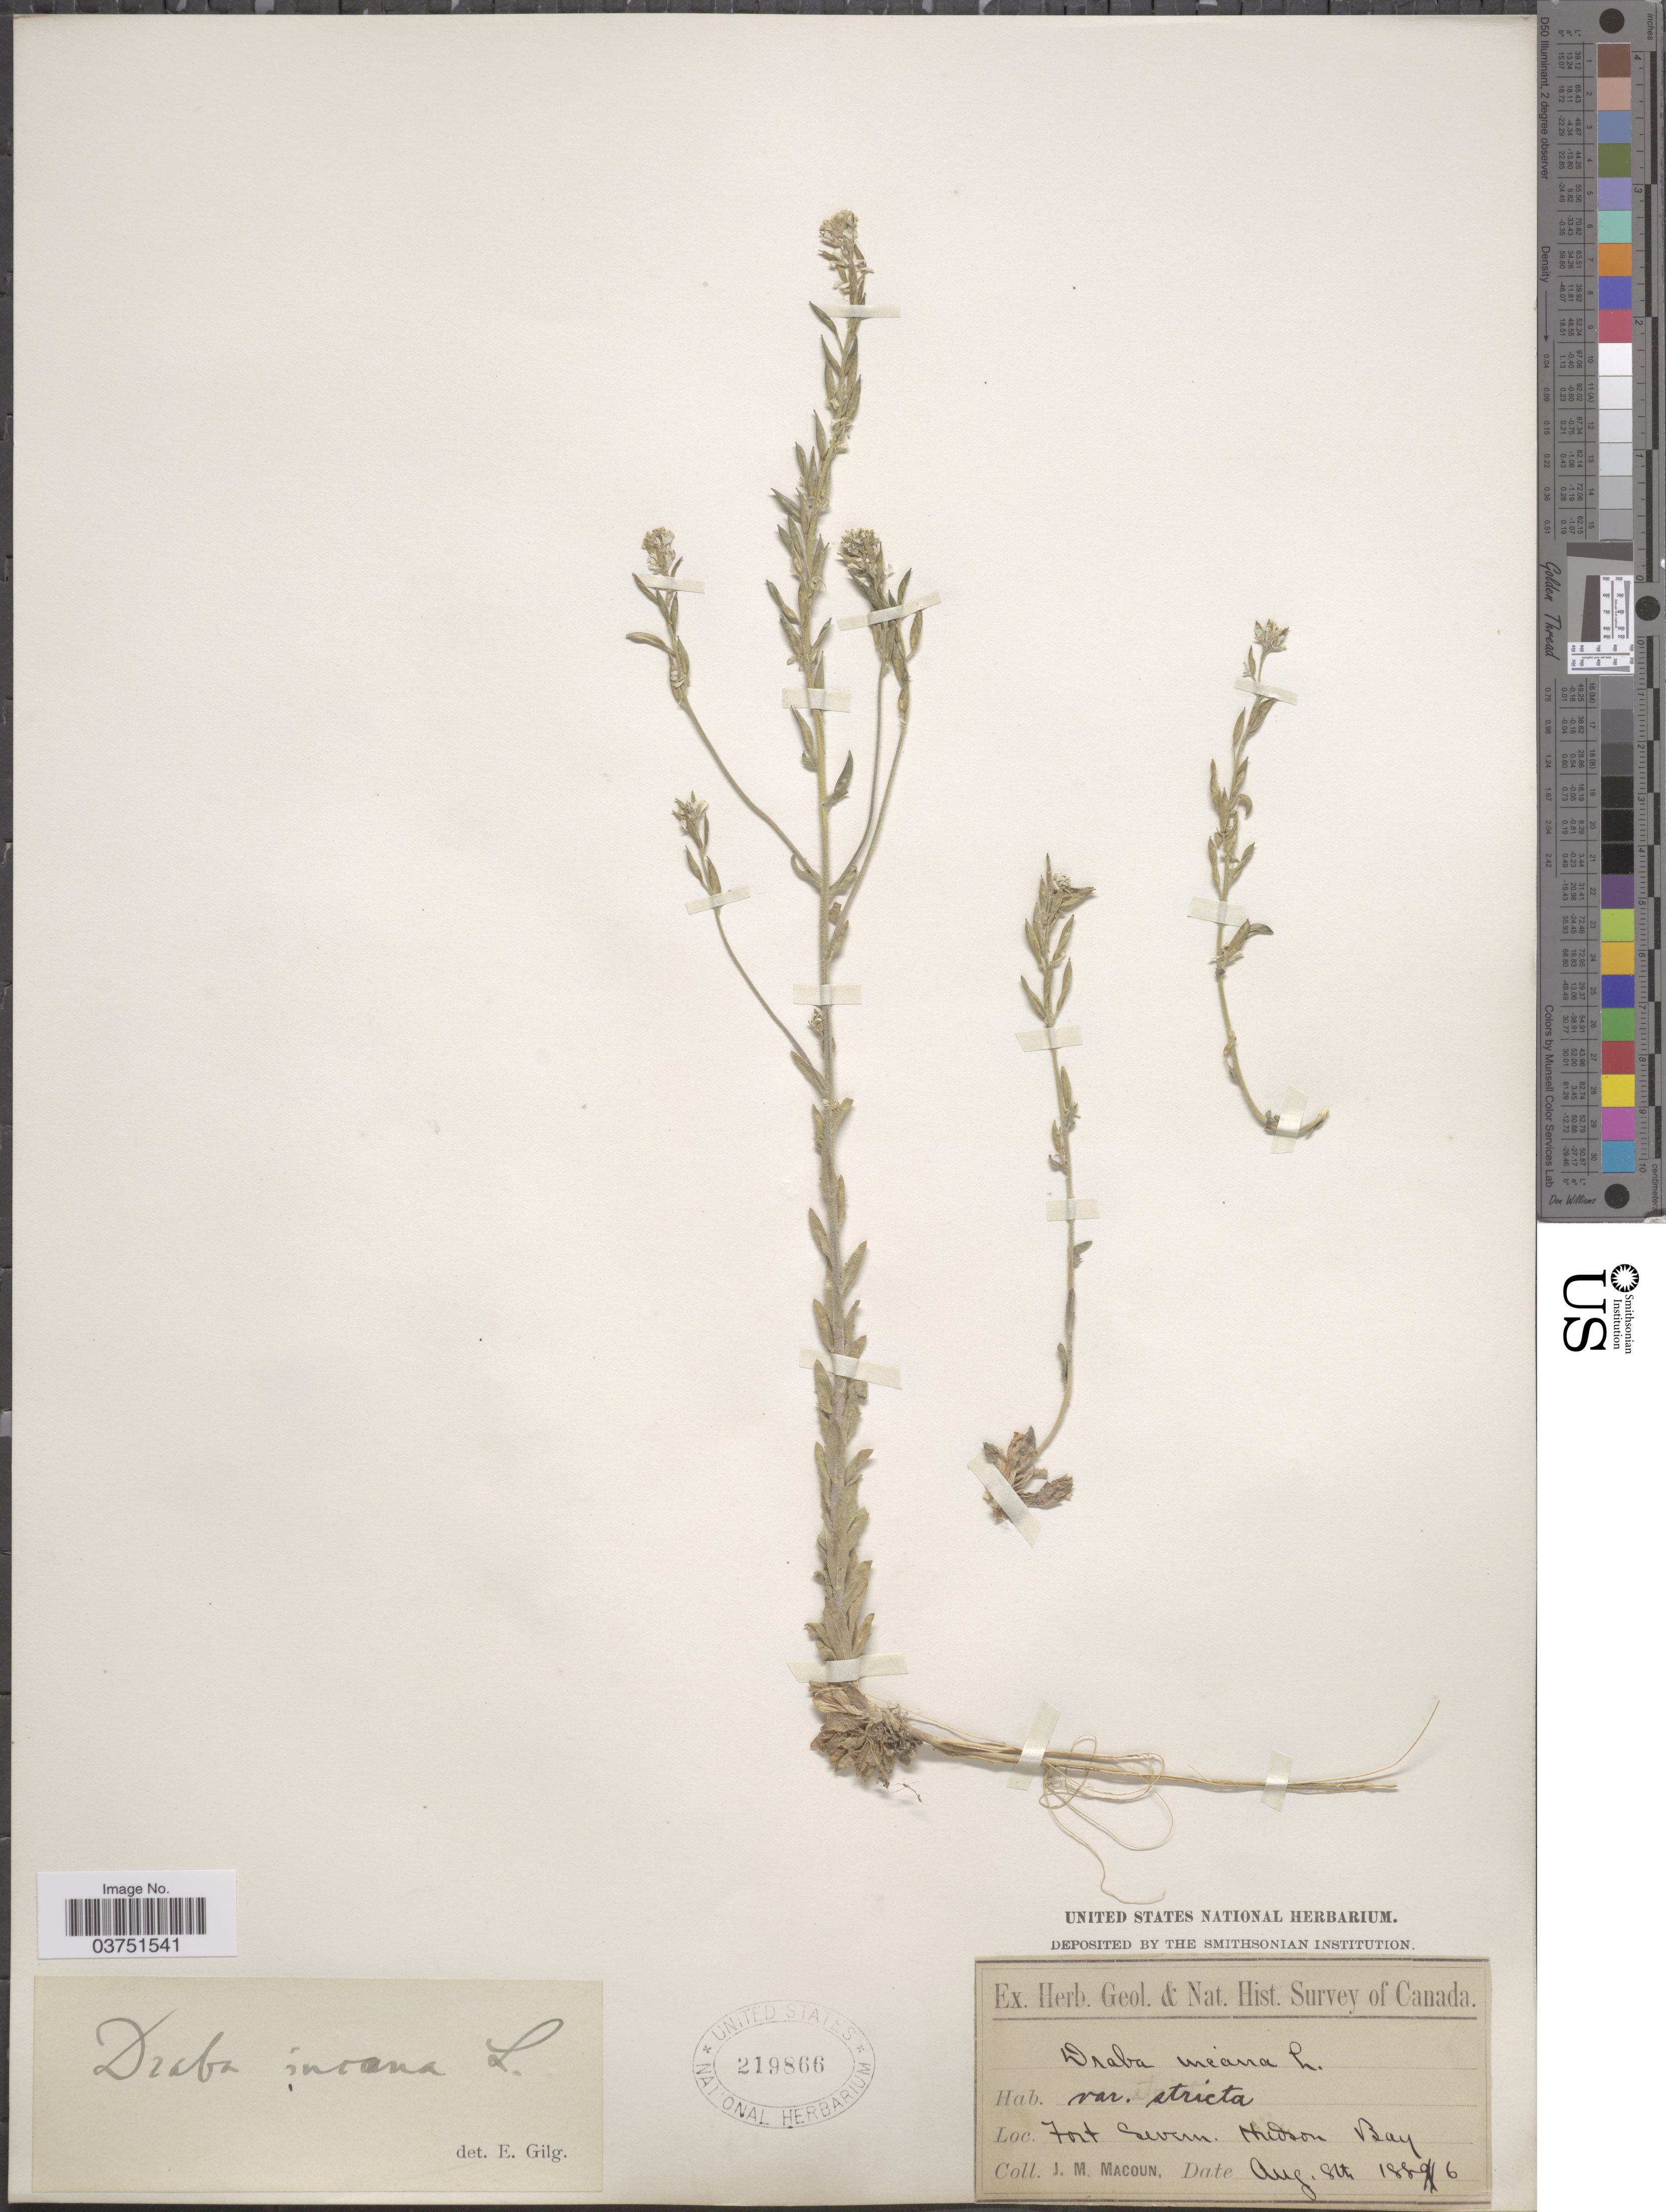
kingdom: Plantae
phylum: Tracheophyta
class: Magnoliopsida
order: Brassicales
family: Brassicaceae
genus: Draba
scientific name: Draba incana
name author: L.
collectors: J. M. Macoun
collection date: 1886-08-08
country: Canada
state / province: Ontario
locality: Fort Severn. Hudson Bay.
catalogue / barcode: US 219866